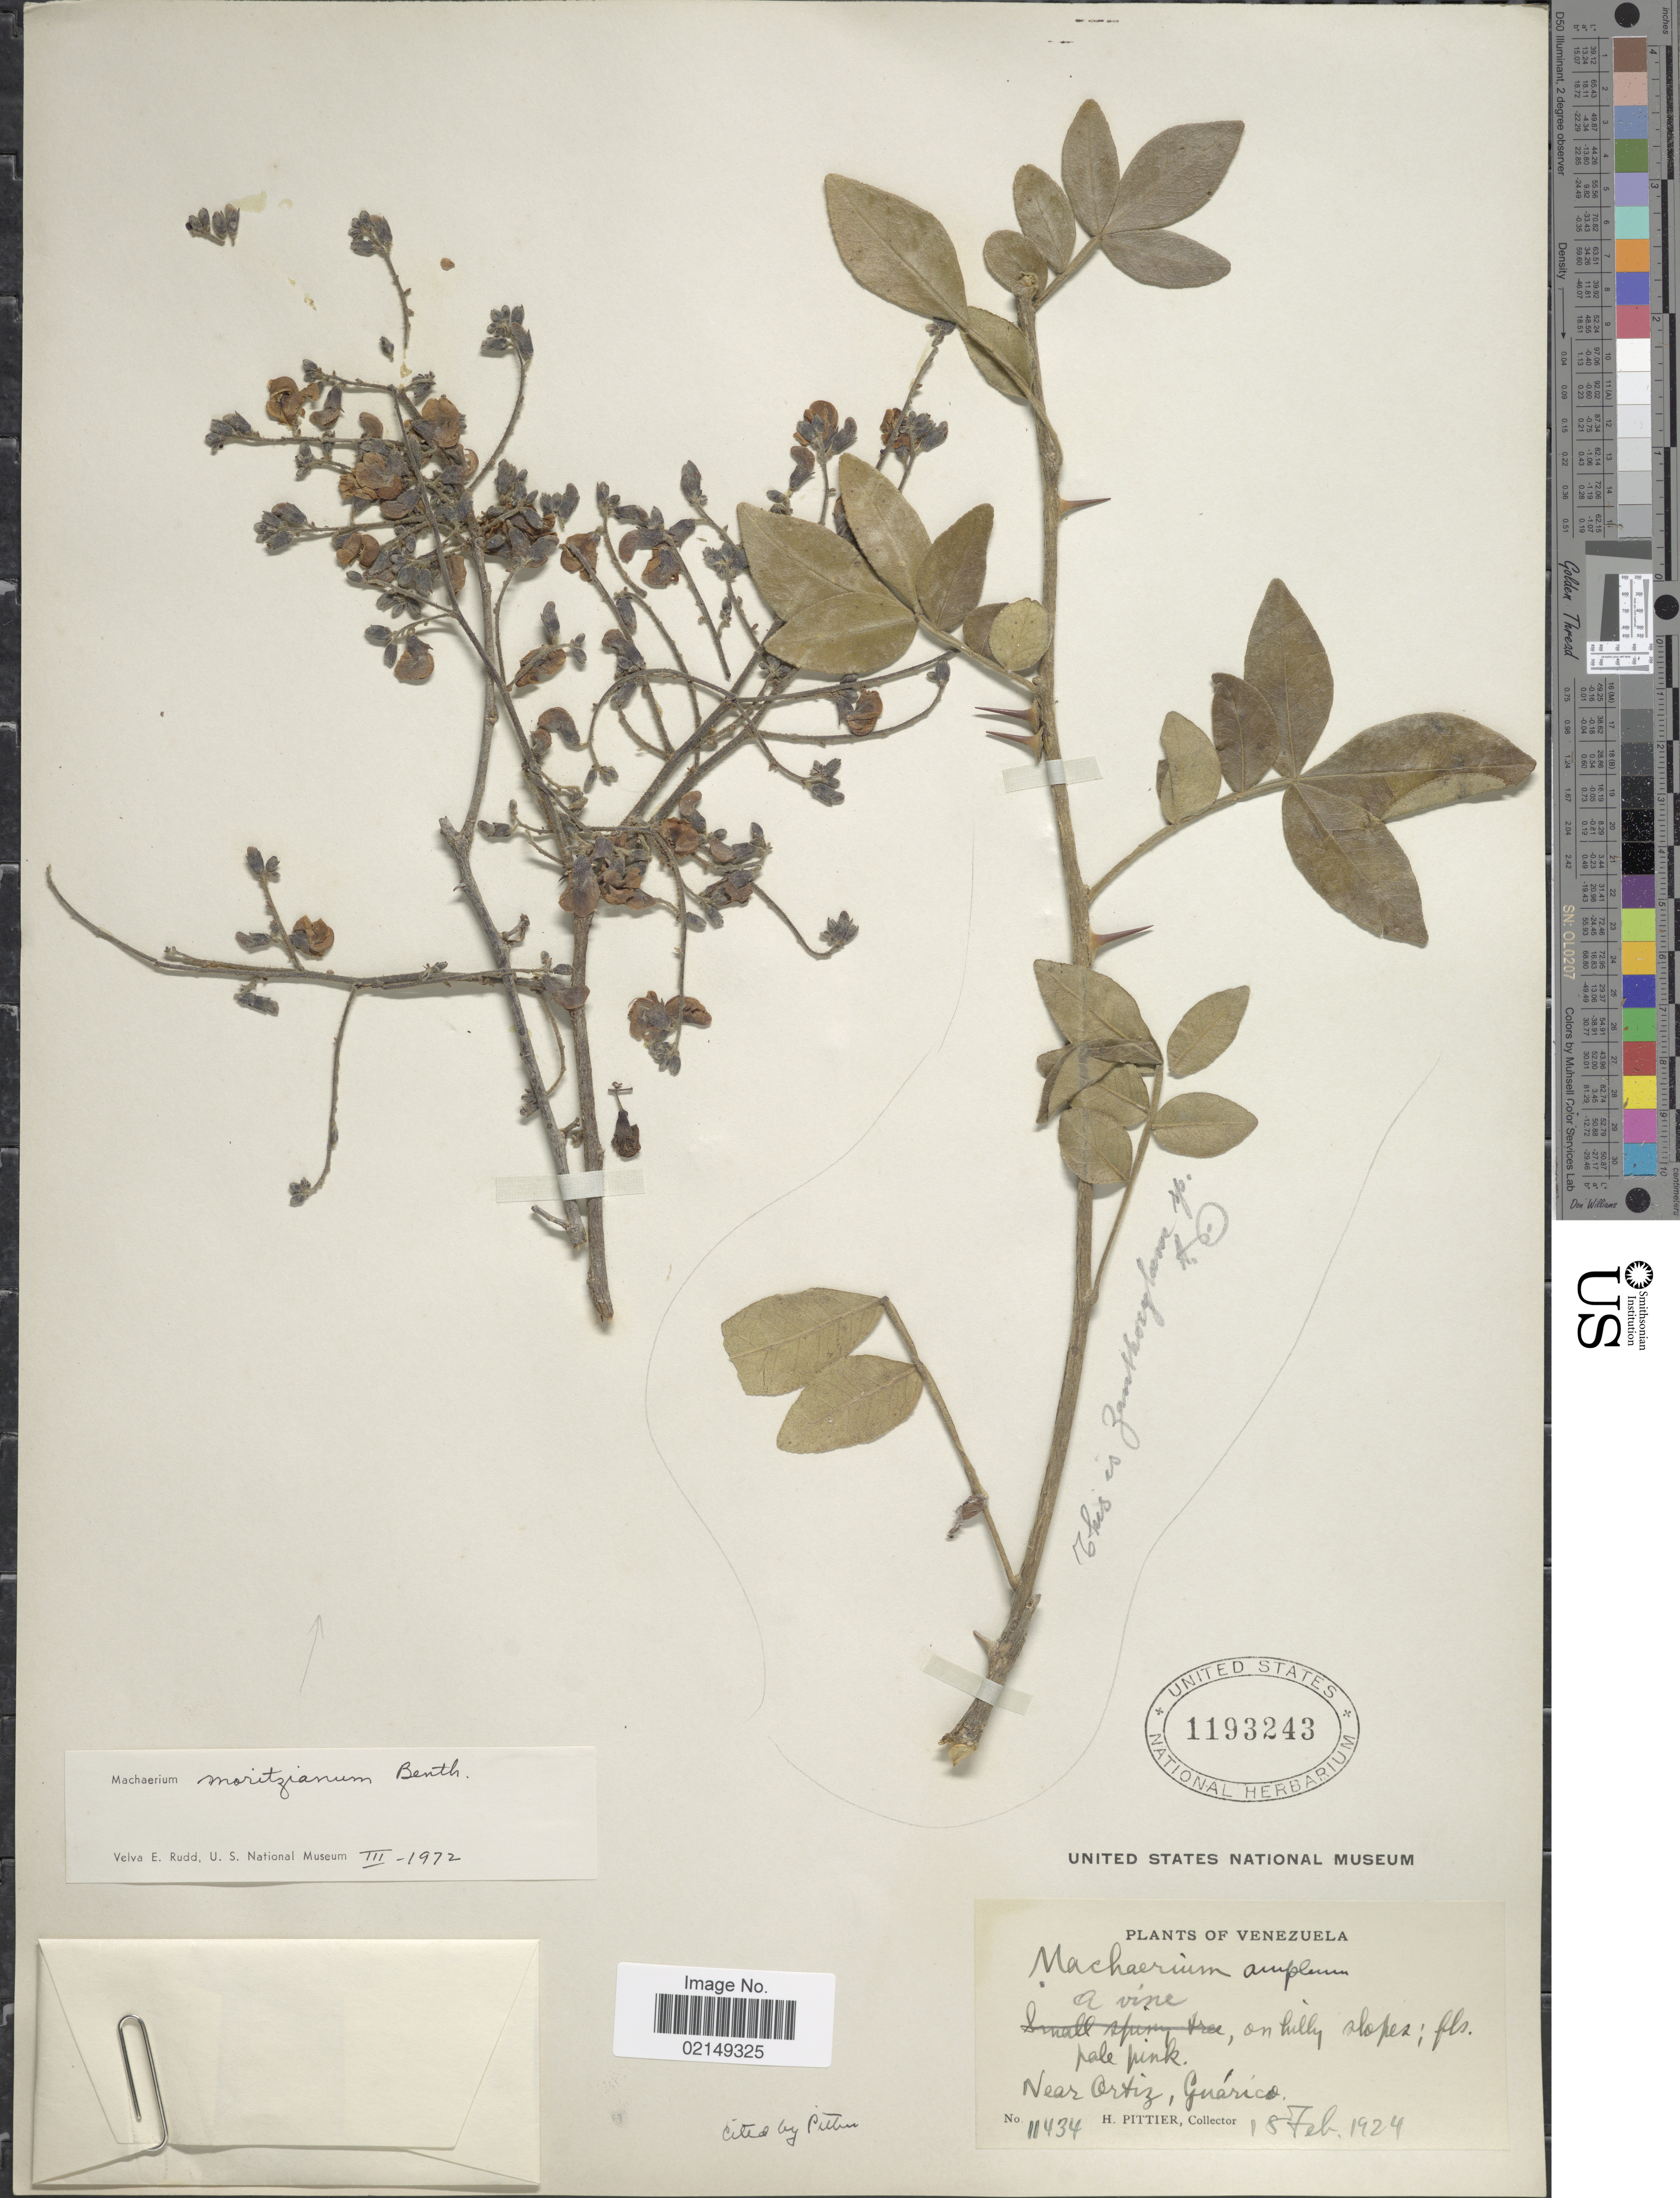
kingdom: Plantae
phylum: Tracheophyta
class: Magnoliopsida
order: Fabales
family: Fabaceae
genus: Machaerium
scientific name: Machaerium moritzianum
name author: Benth.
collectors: H. F. Pittier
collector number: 11434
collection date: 1924-02-18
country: Venezuela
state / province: Guárico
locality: Near Ortiz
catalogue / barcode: US 1193243